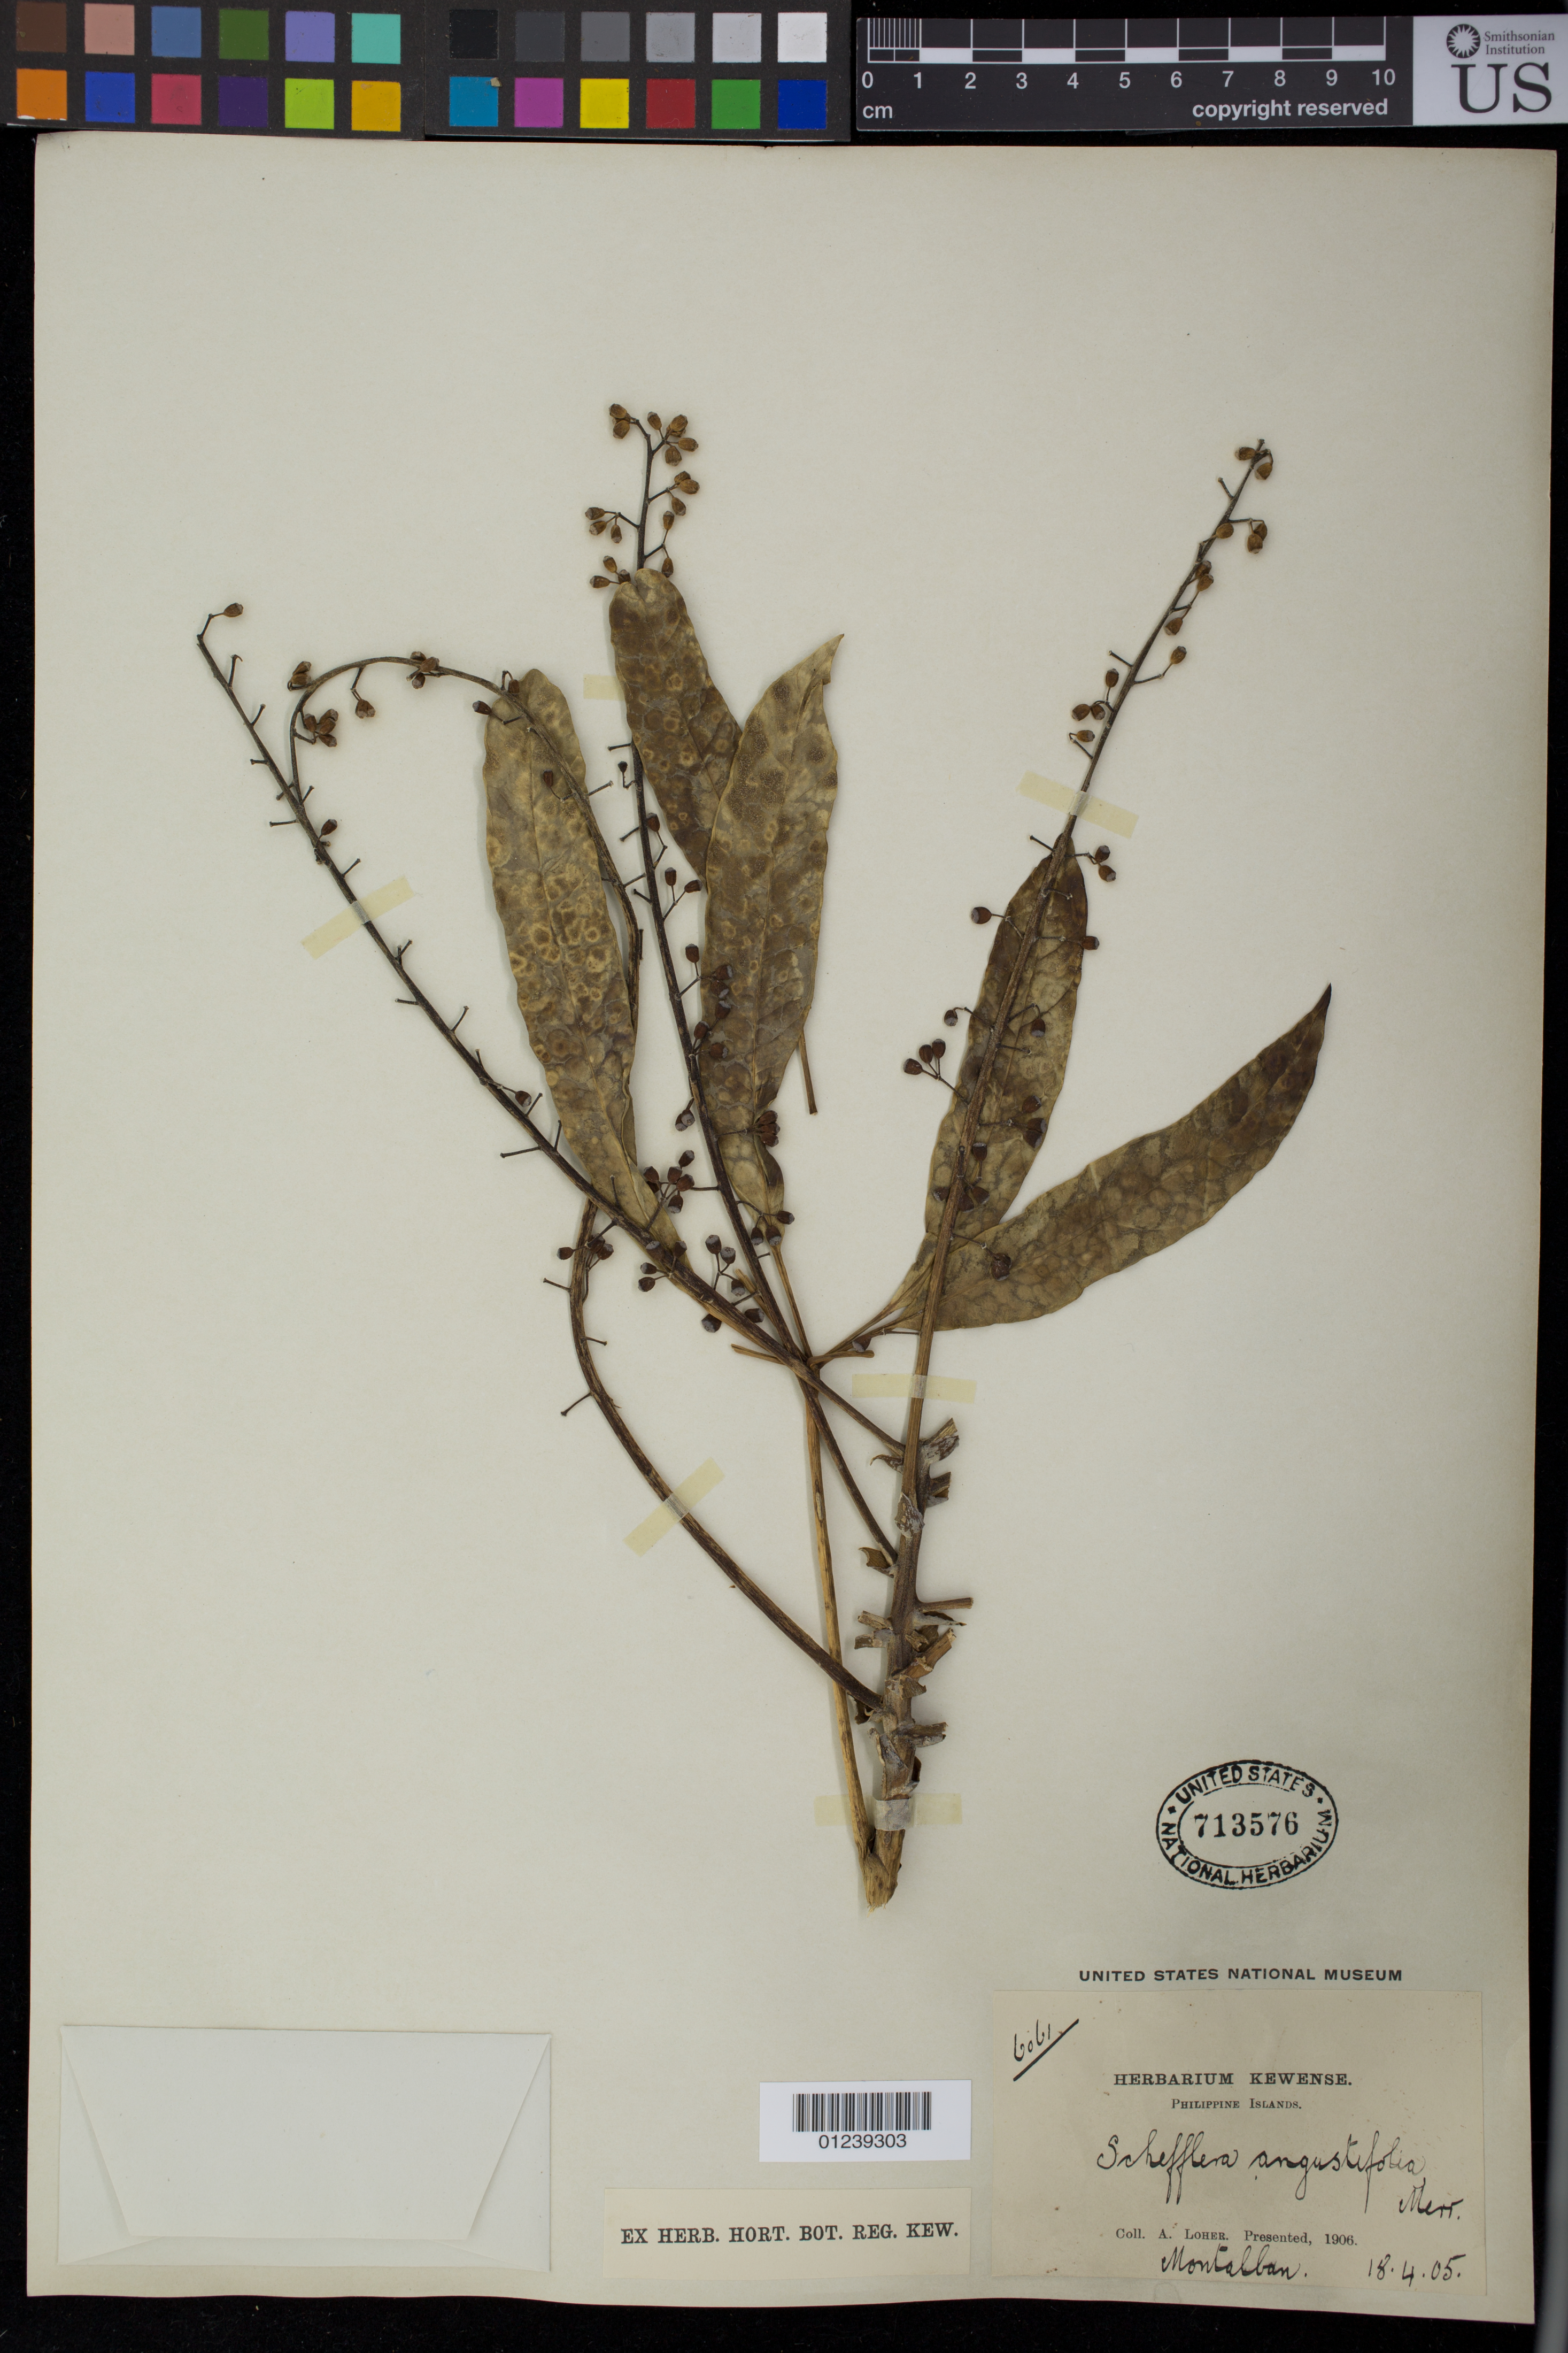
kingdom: Plantae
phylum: Tracheophyta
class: Magnoliopsida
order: Apiales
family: Araliaceae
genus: Schefflera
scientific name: Schefflera angustifolia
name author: Merr.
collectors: A. Loher & A. Loher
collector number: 6061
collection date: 1905-04-18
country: Philippines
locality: Montalban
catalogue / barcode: US 713576